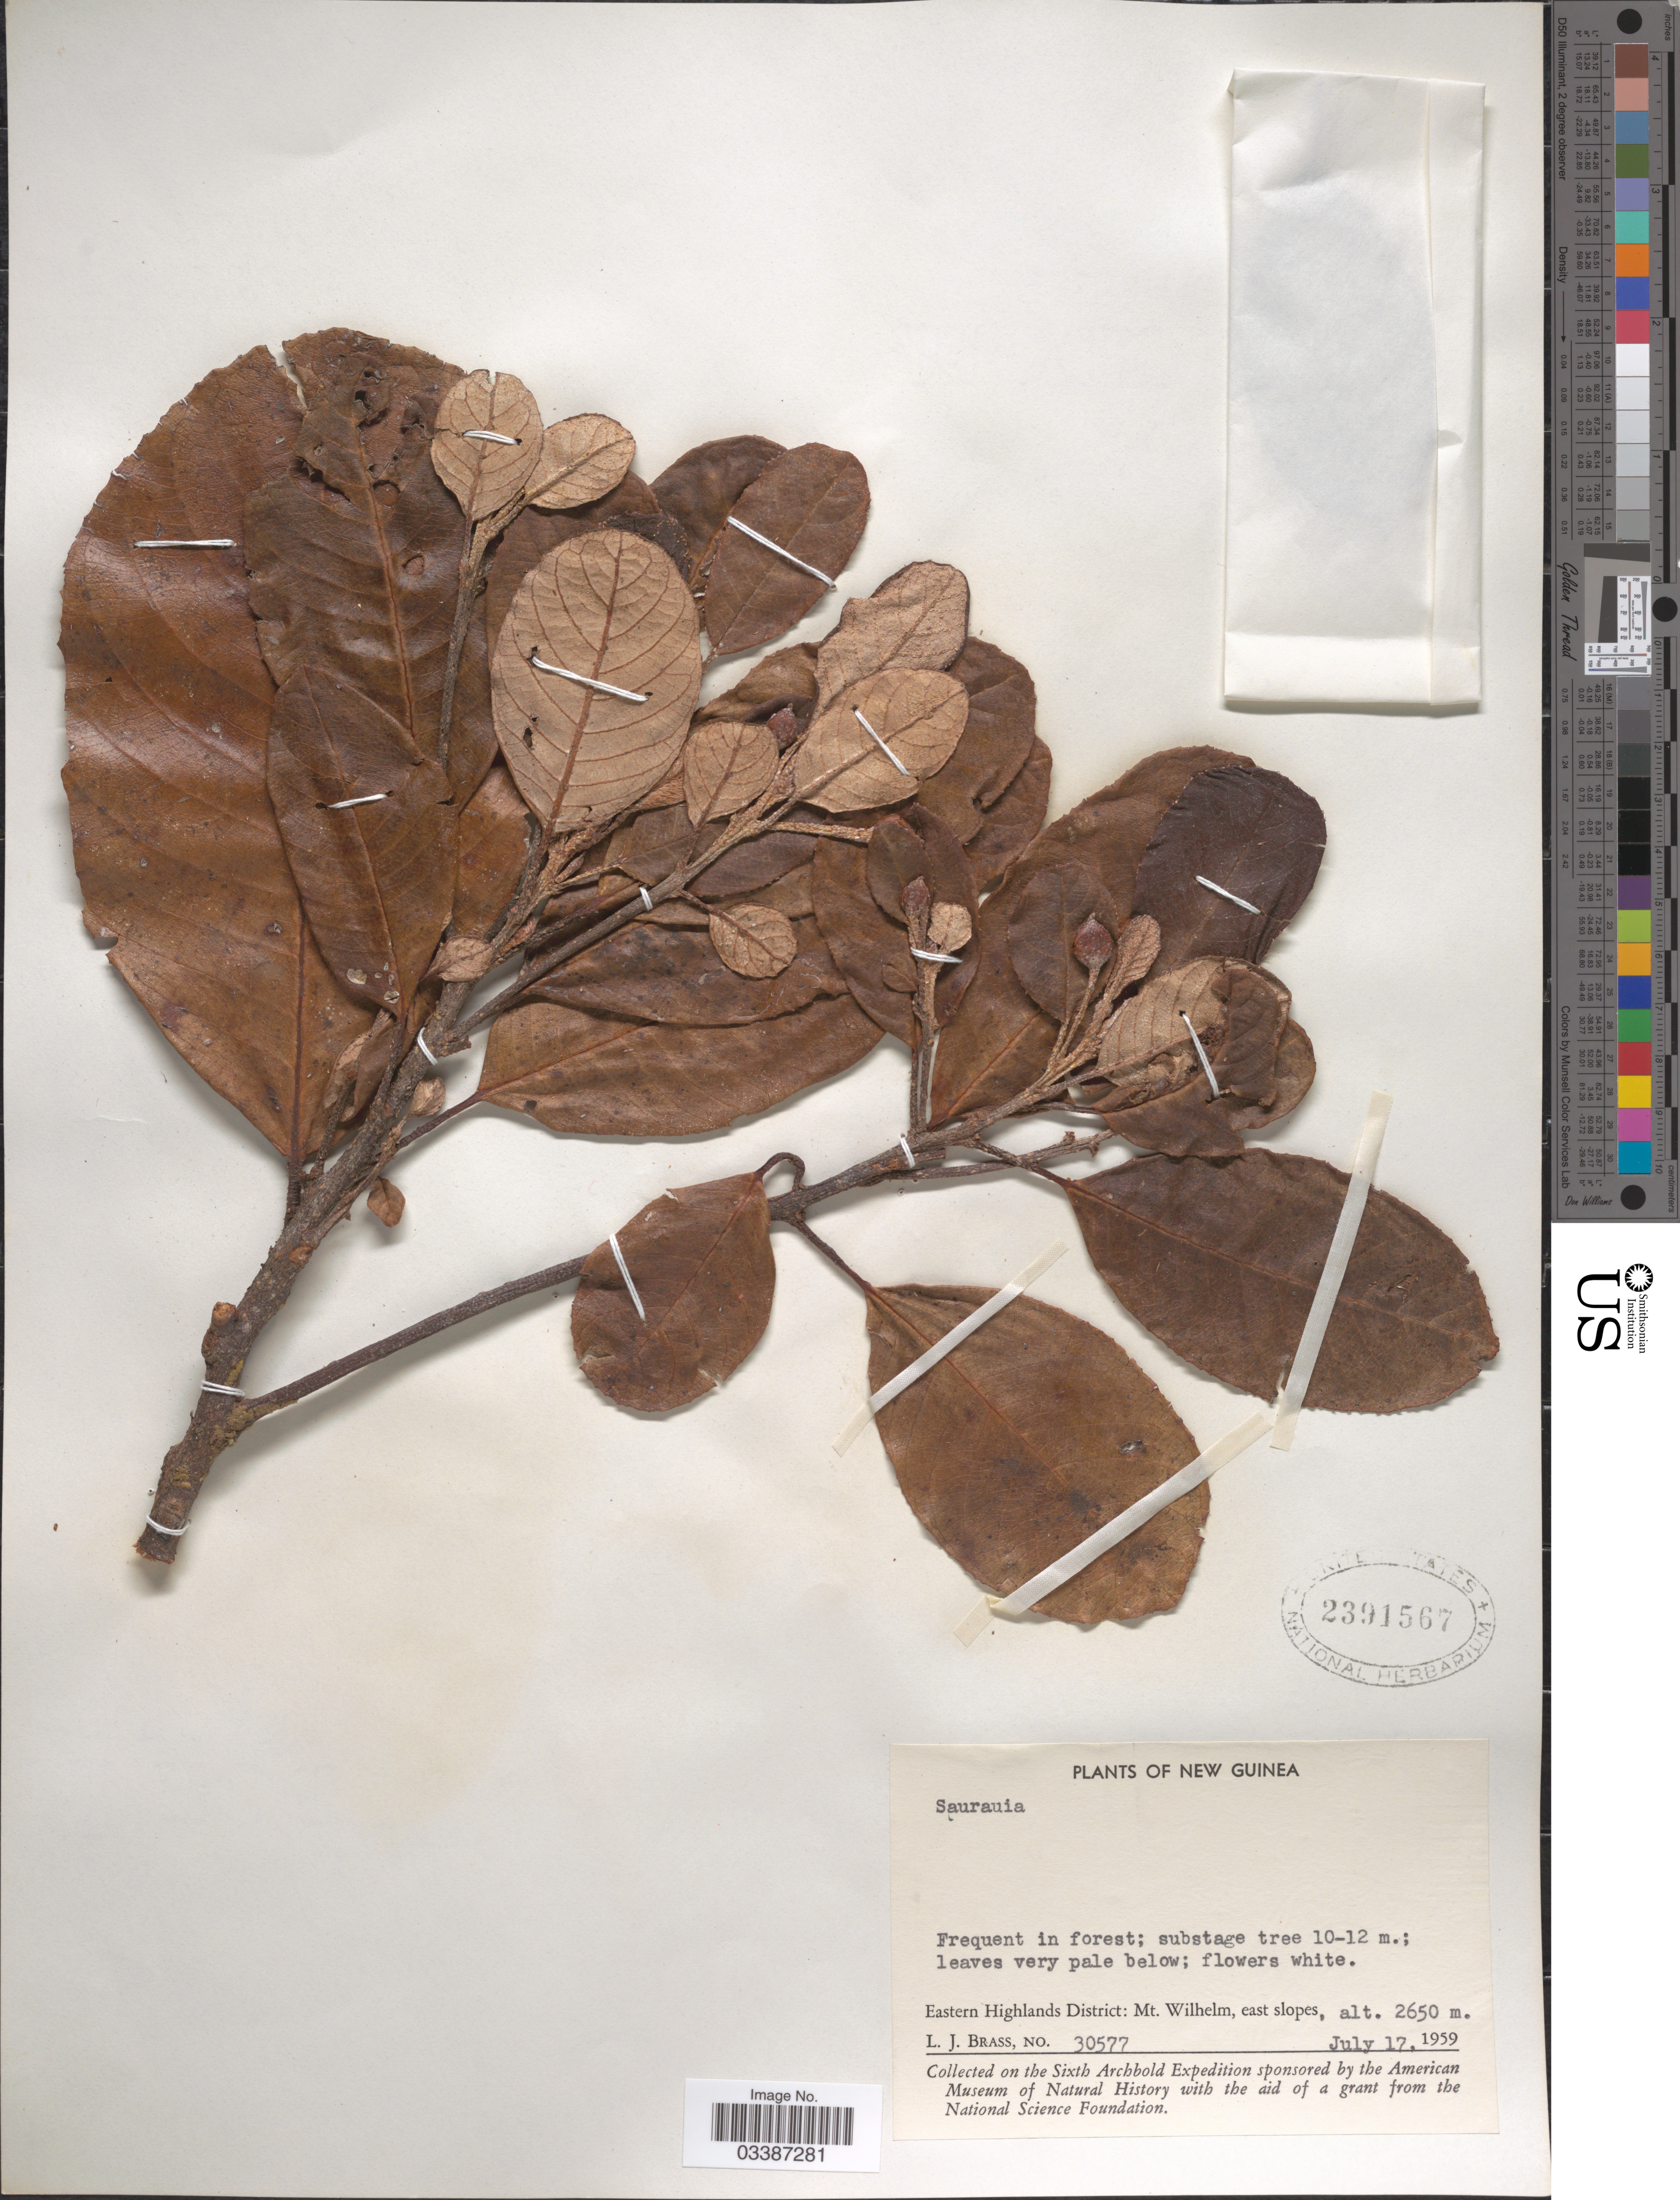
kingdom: Plantae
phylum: Tracheophyta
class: Magnoliopsida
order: Ericales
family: Actinidiaceae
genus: Saurauia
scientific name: Saurauia sp.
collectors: L. J. Brass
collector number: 30577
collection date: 1959-07-17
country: Papua New Guinea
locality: New Guinea. Eastern Highlands District: Mt. Wilhelm, east slopes.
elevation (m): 2650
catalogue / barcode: US 2391567